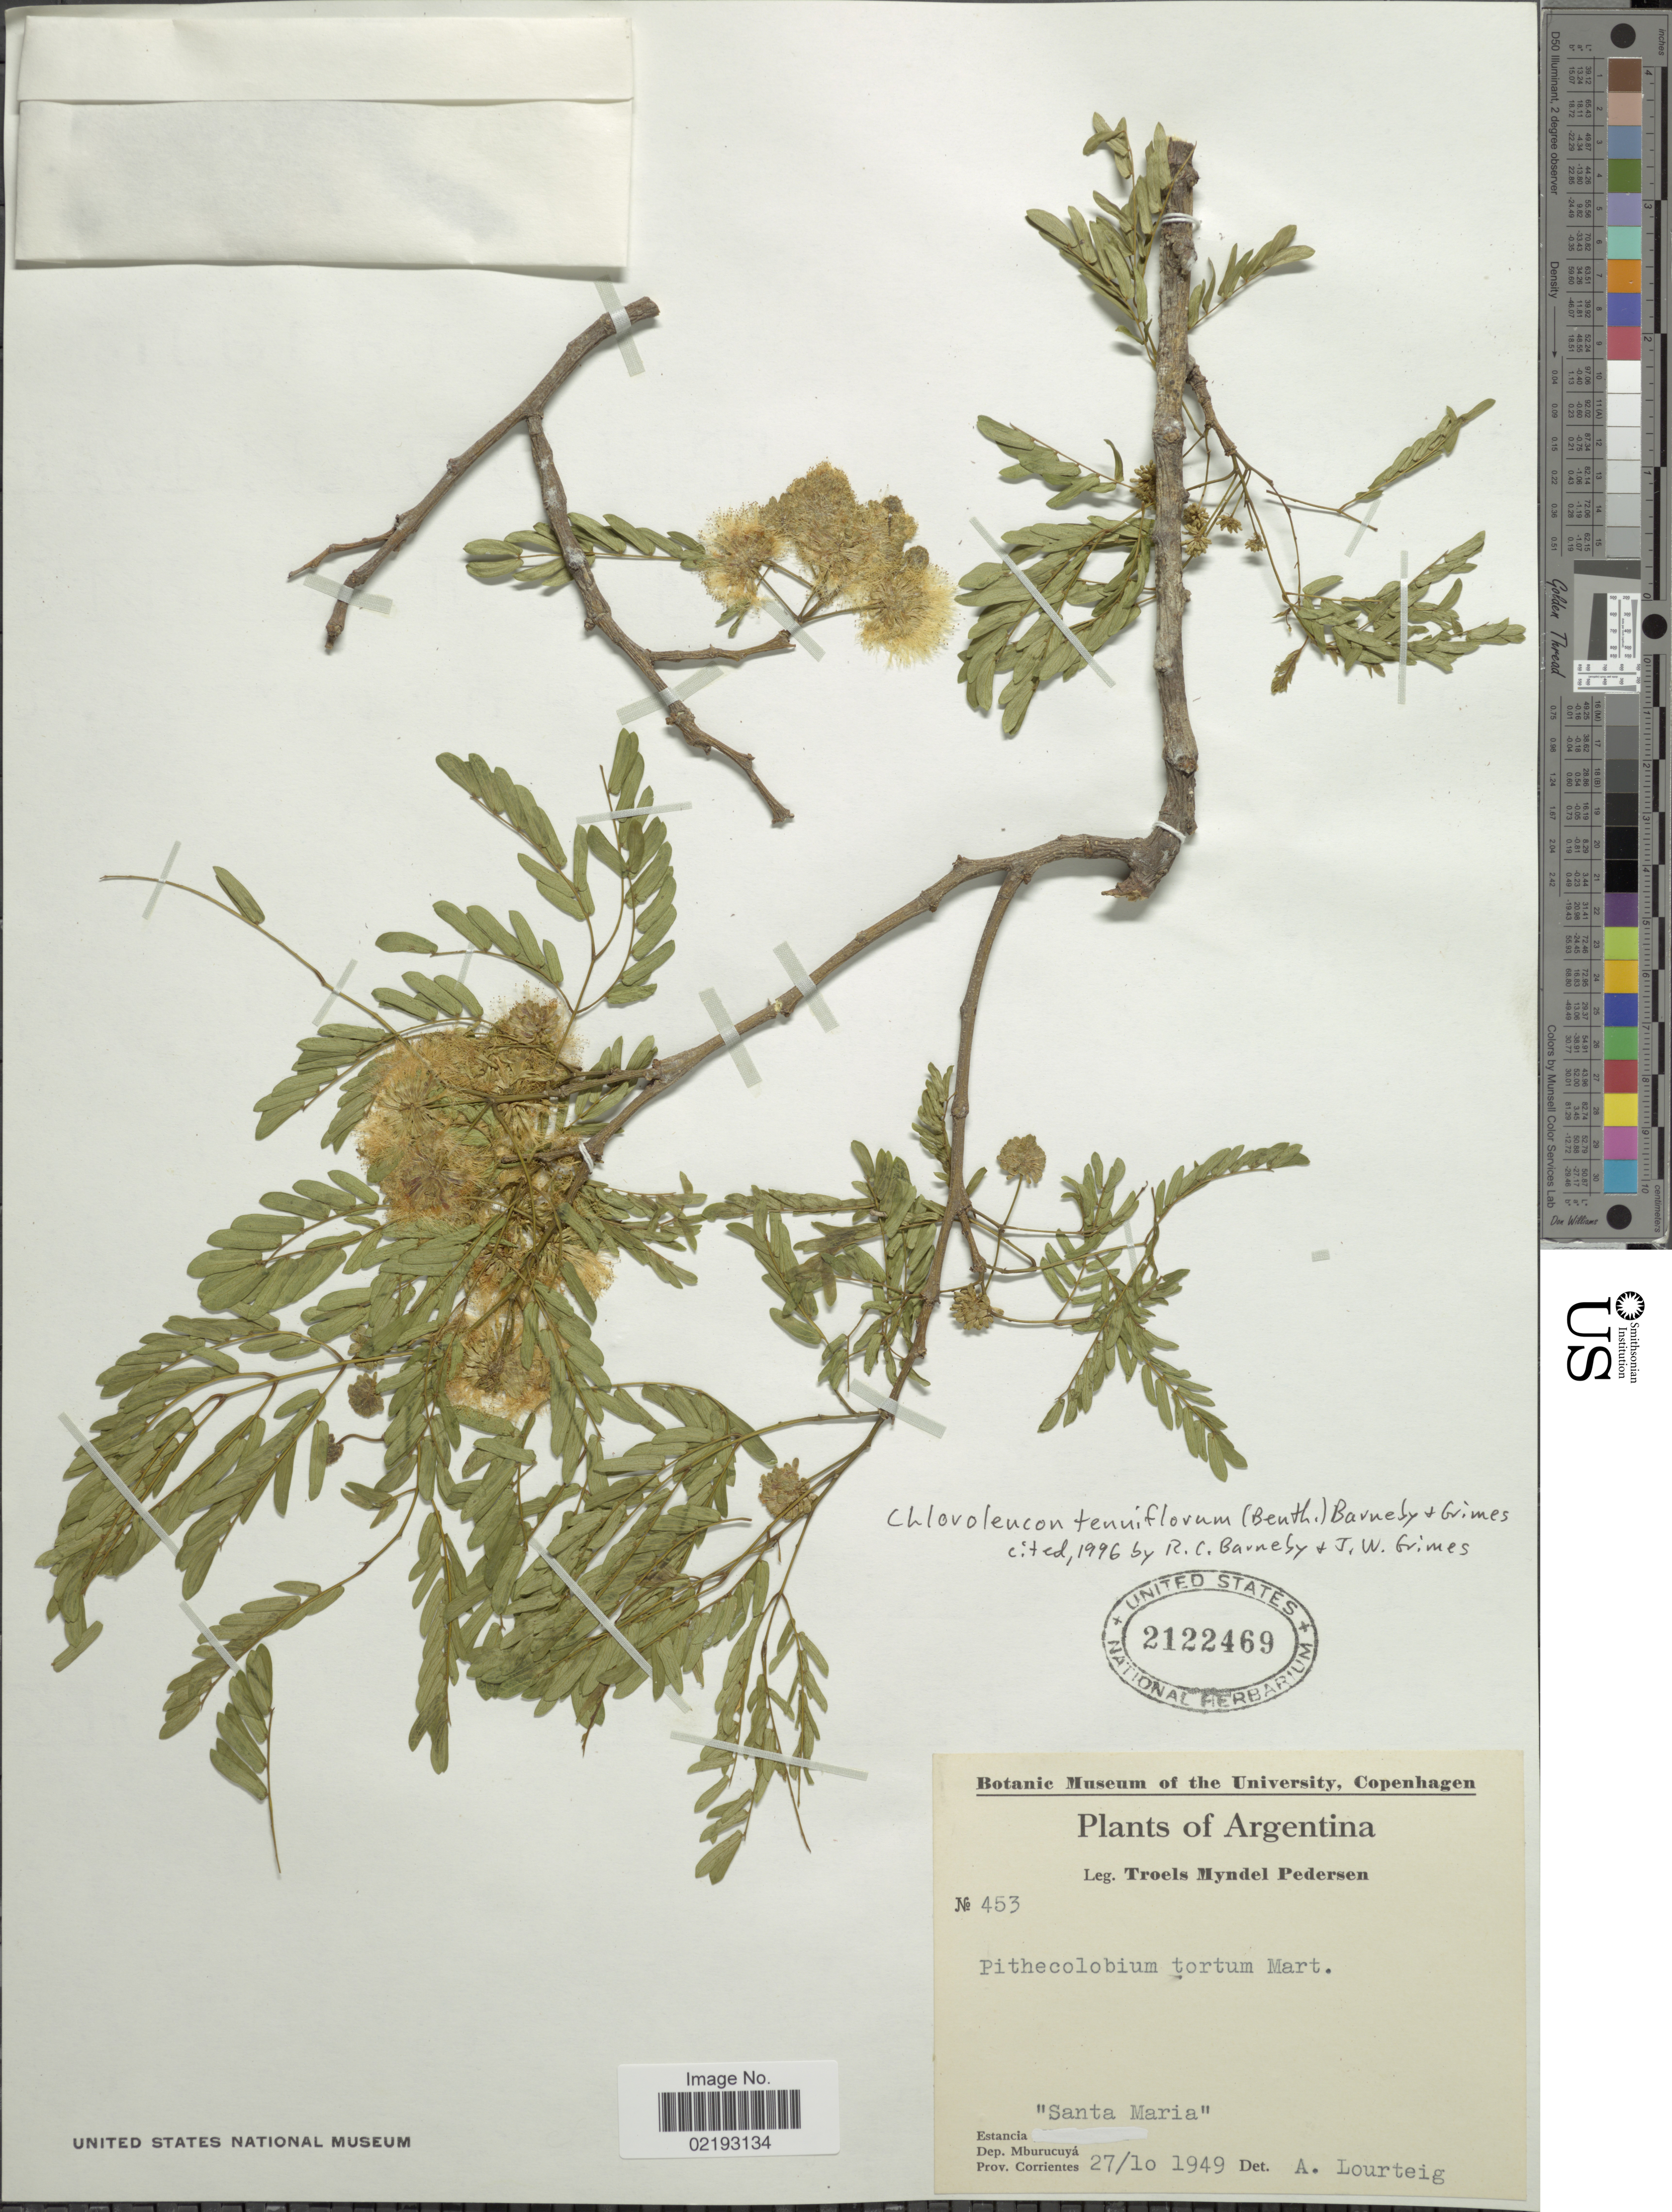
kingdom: Plantae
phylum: Tracheophyta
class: Magnoliopsida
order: Fabales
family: Fabaceae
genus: Chloroleucon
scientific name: Chloroleucon tenuiflorum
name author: (Benth.) Barneby & J.W. Grimes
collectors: T. Pederson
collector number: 453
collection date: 1949-10-27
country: Argentina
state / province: Corrientes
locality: Estancia Santa Maria, Dep. Mburucuya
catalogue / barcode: US 2122469